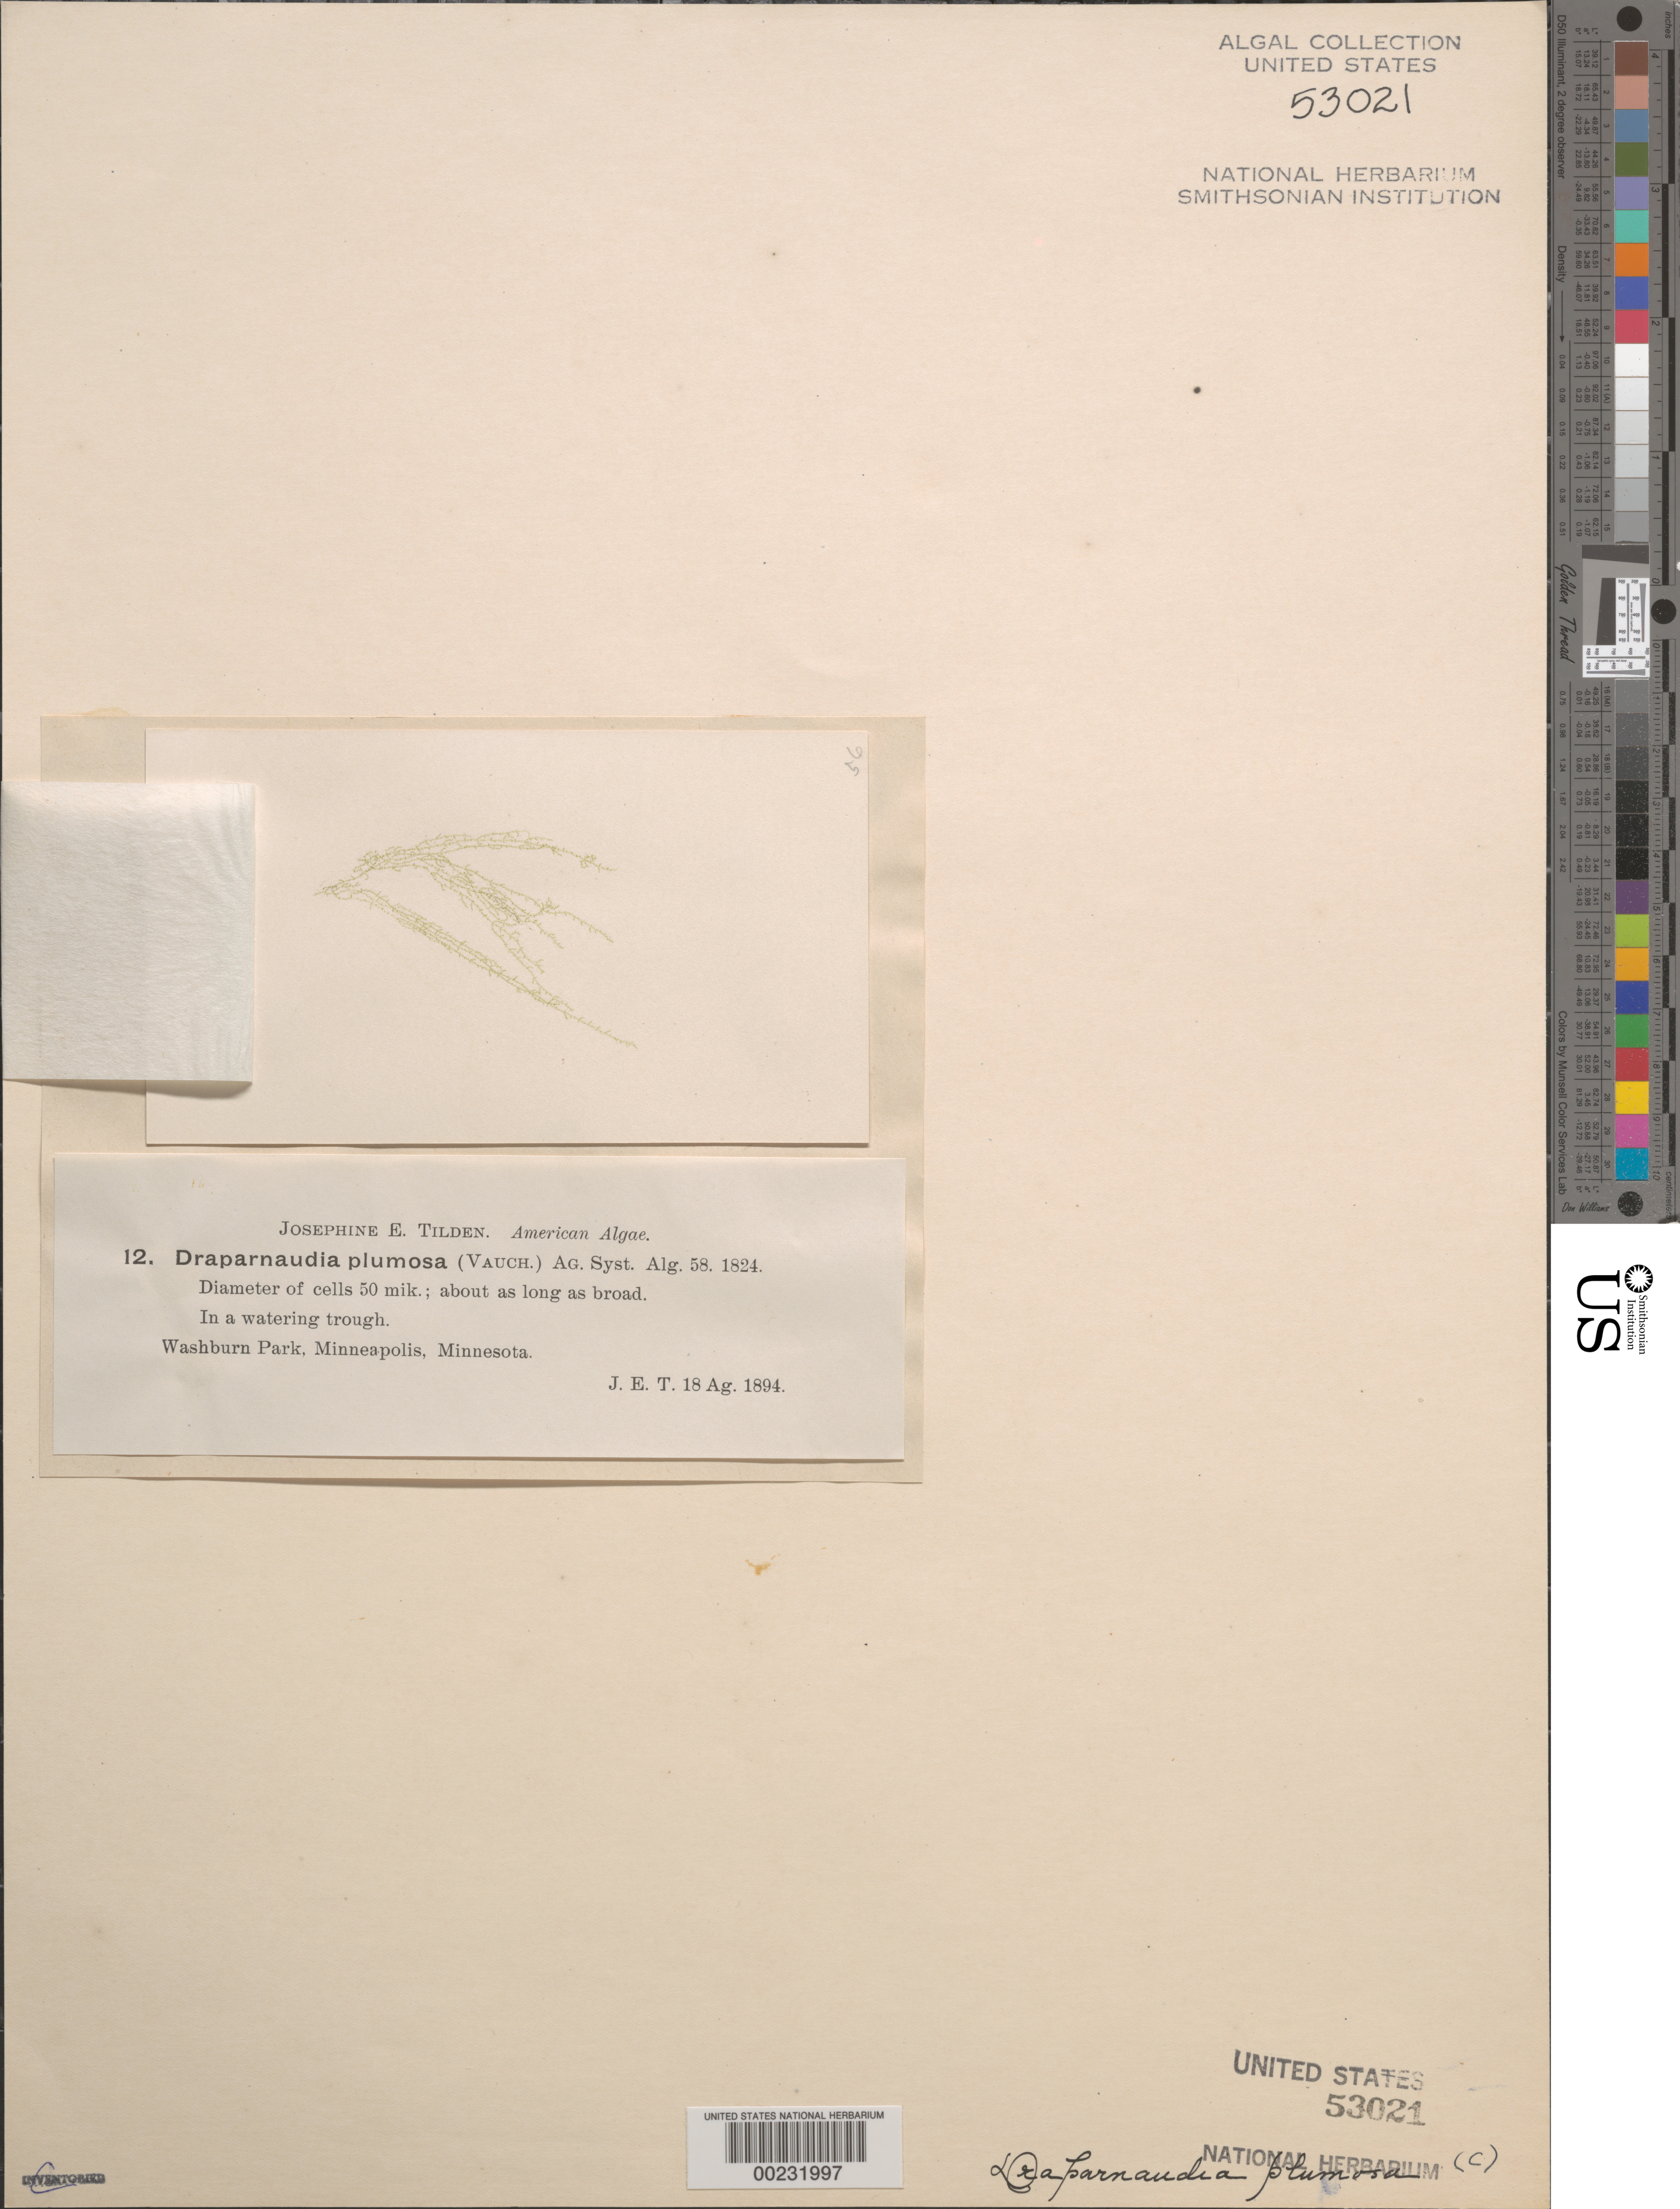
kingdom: Plantae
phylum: Chlorophyta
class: Chlorophyceae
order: Chaetophorales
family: Chaetophoraceae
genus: Draparnaldia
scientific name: Draparnaldia mutabilis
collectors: J. E. Tilden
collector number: JET 12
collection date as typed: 18 Aug 1894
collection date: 1894-08-18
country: United States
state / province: Minnesota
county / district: Hennepin County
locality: Minneapolis, Washburn Park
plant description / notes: Tilden, American Algae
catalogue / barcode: US 53021